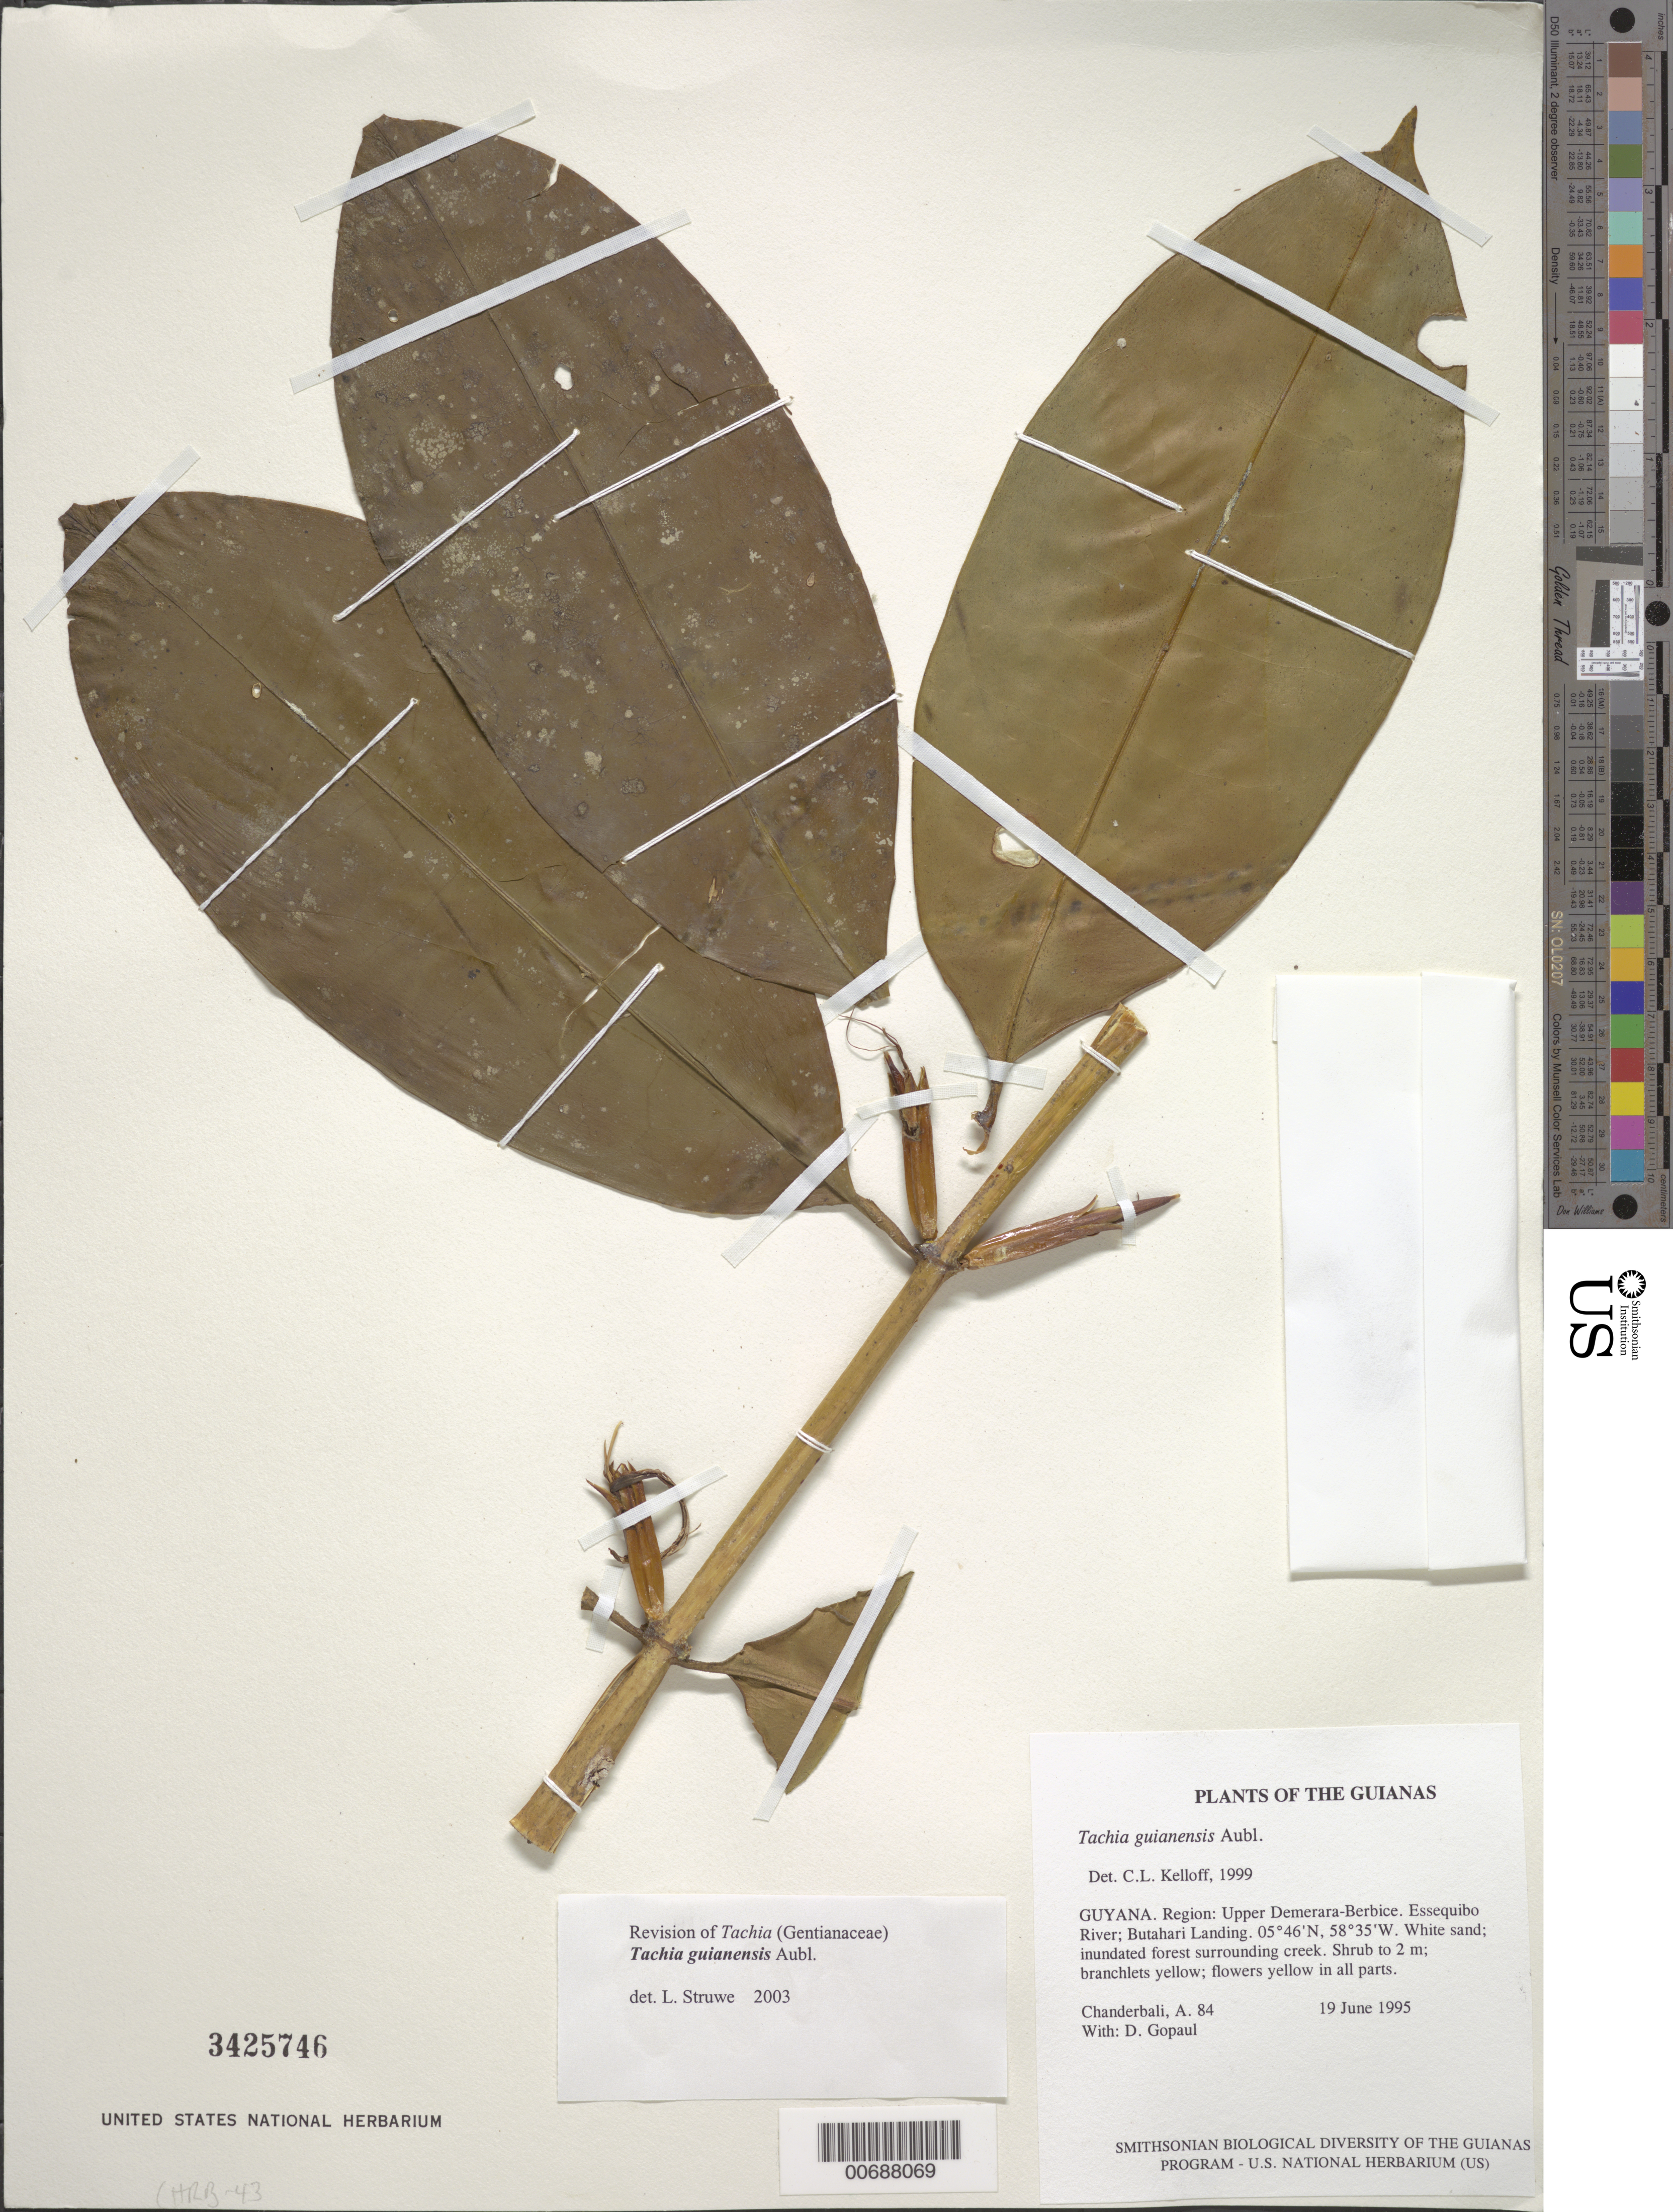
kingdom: Plantae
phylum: Tracheophyta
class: Magnoliopsida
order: Gentianales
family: Gentianaceae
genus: Tachia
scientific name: Tachia guianensis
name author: Aubl.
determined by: Kelloff, Carol L., (US), Smithsonian Institution - National Museum of Natural History (UNITED STATES)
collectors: A. S. Chanderbali & D. Gopaul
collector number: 0084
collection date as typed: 19 June 1995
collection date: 1995-06-19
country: Guyana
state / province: U. Demerara-Berbice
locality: Essequibo River; Butahari Landing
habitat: White sand; inundated forest surrounding creek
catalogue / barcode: US 3425746